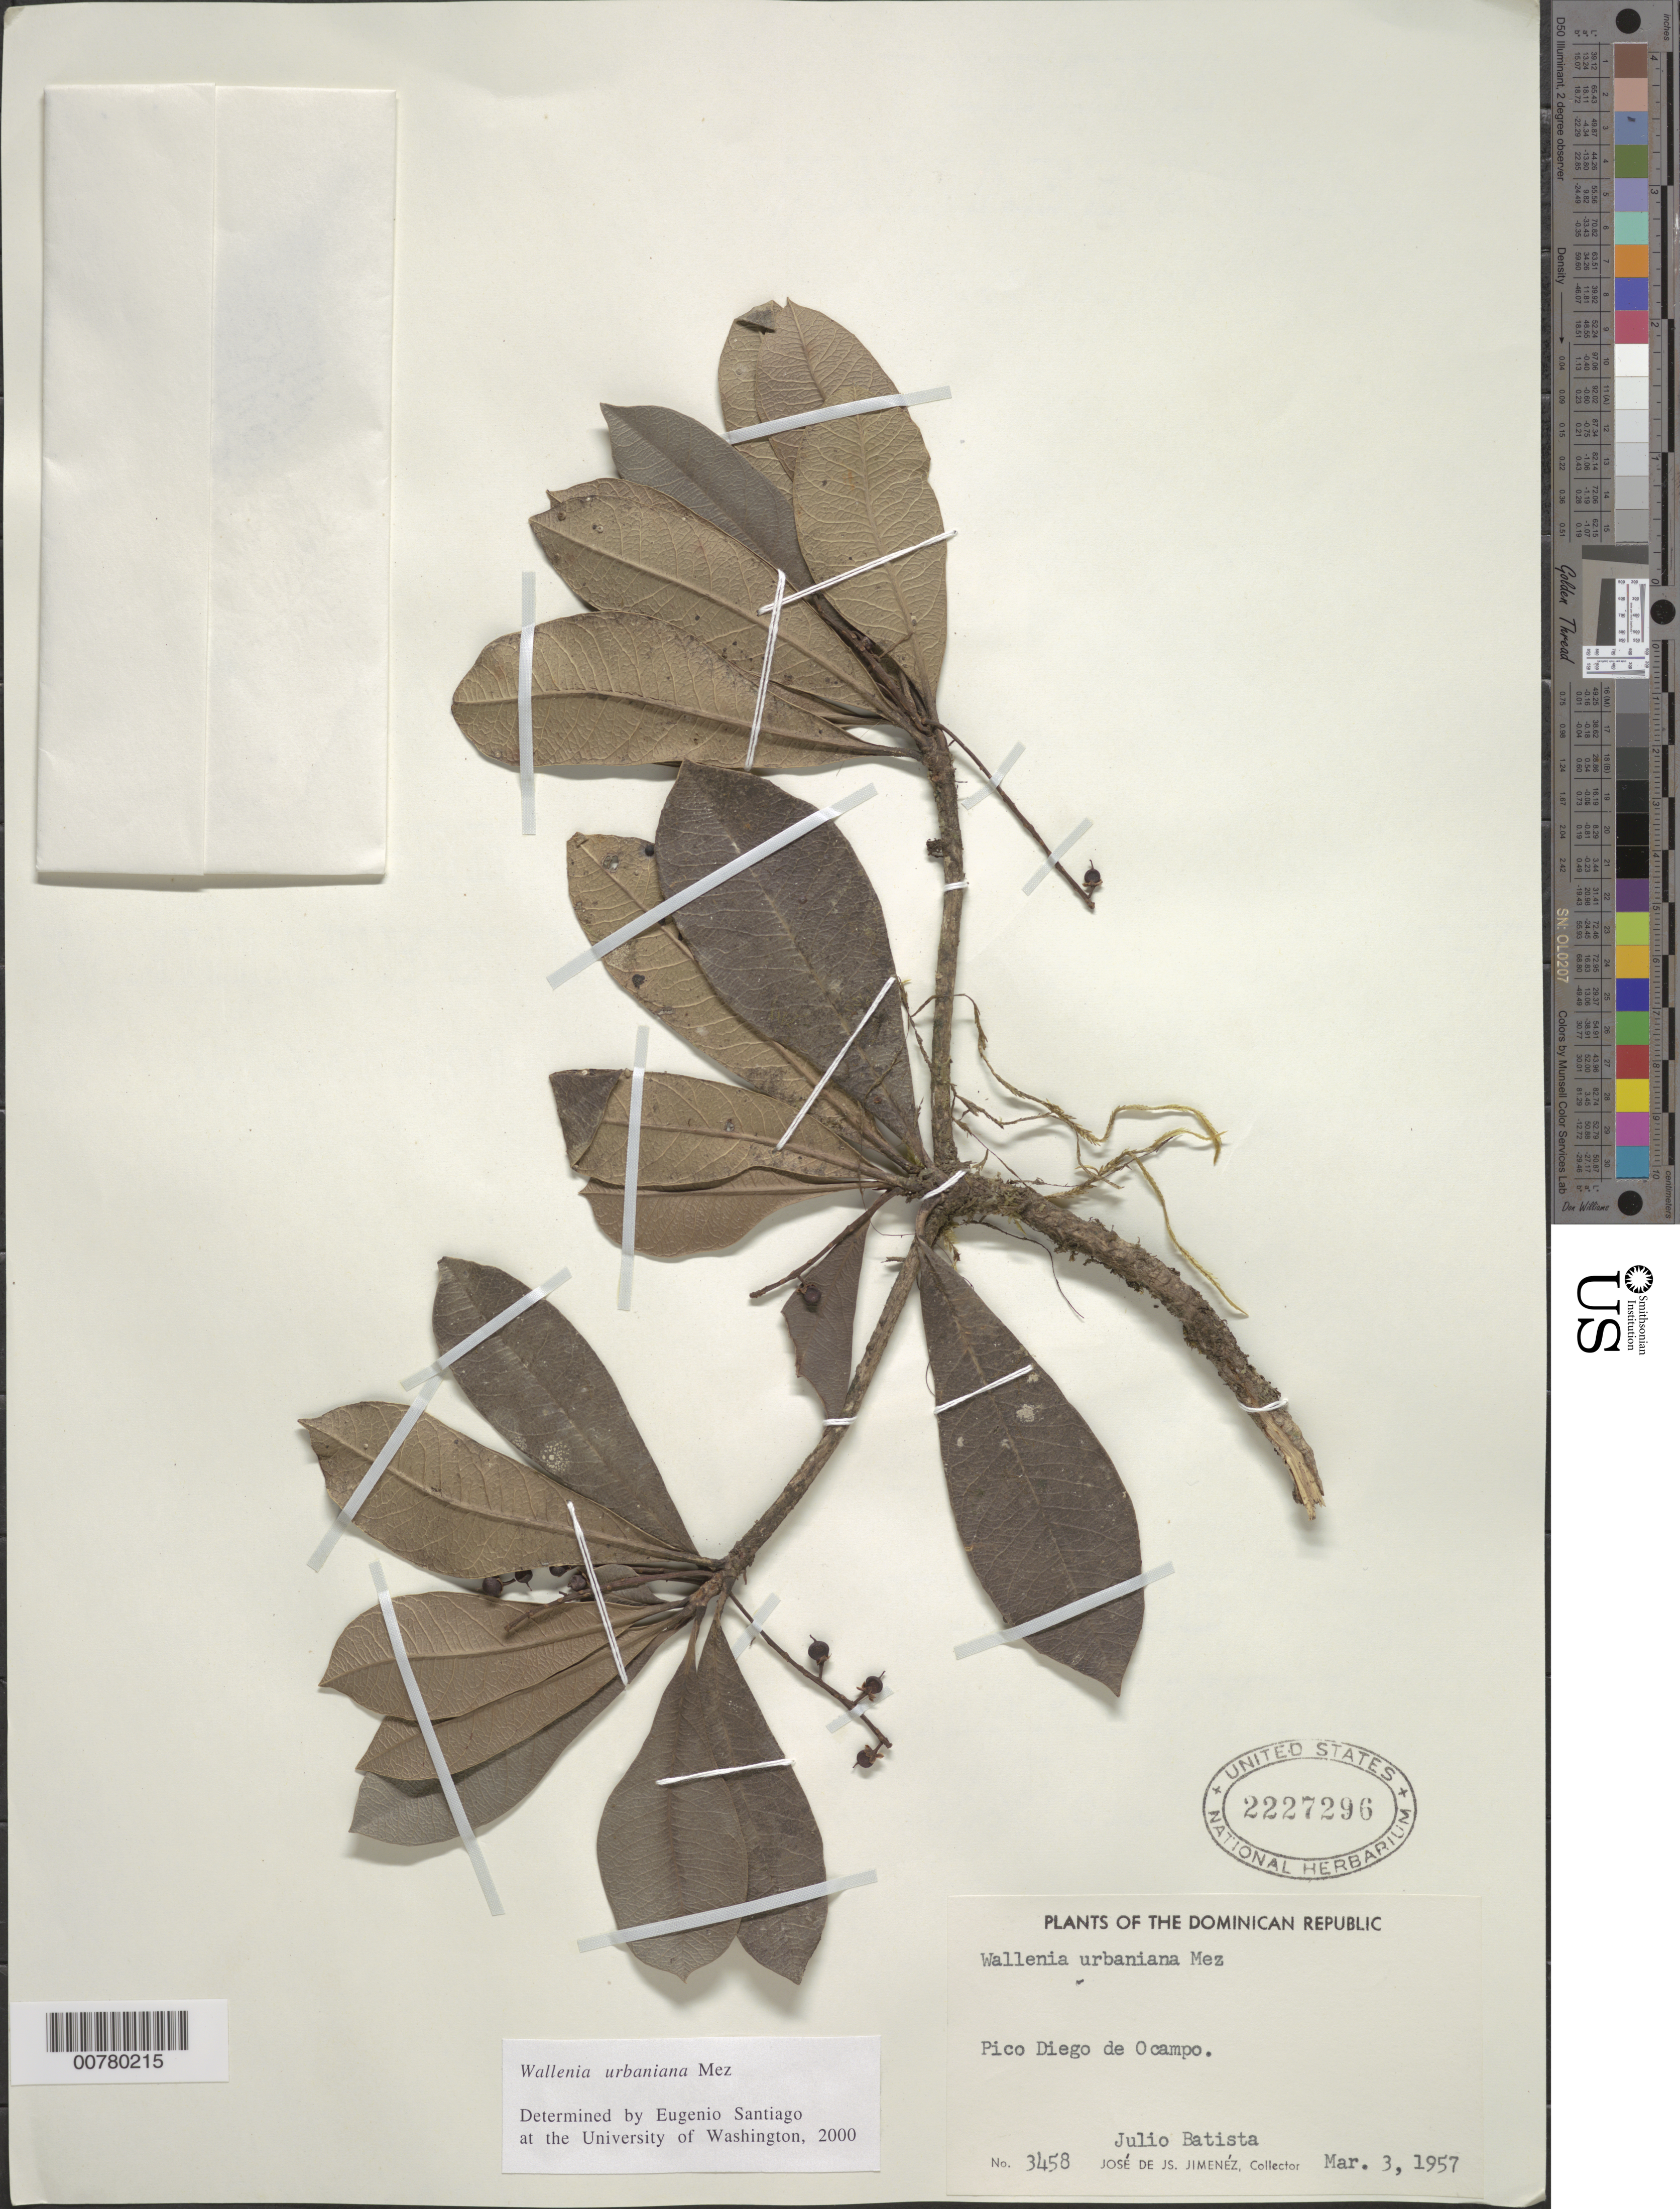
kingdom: Plantae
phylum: Tracheophyta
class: Magnoliopsida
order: Ericales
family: Primulaceae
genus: Wallenia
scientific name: Wallenia urbaniana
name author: Mez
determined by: Santiago, E.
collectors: J. Batista & J. J. Jiménez Almonte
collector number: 3458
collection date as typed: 03 Mar 1957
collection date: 1957-03-03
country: Dominican Republic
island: Hispaniola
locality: Diego de Ocampo Peak.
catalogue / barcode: US 2227296